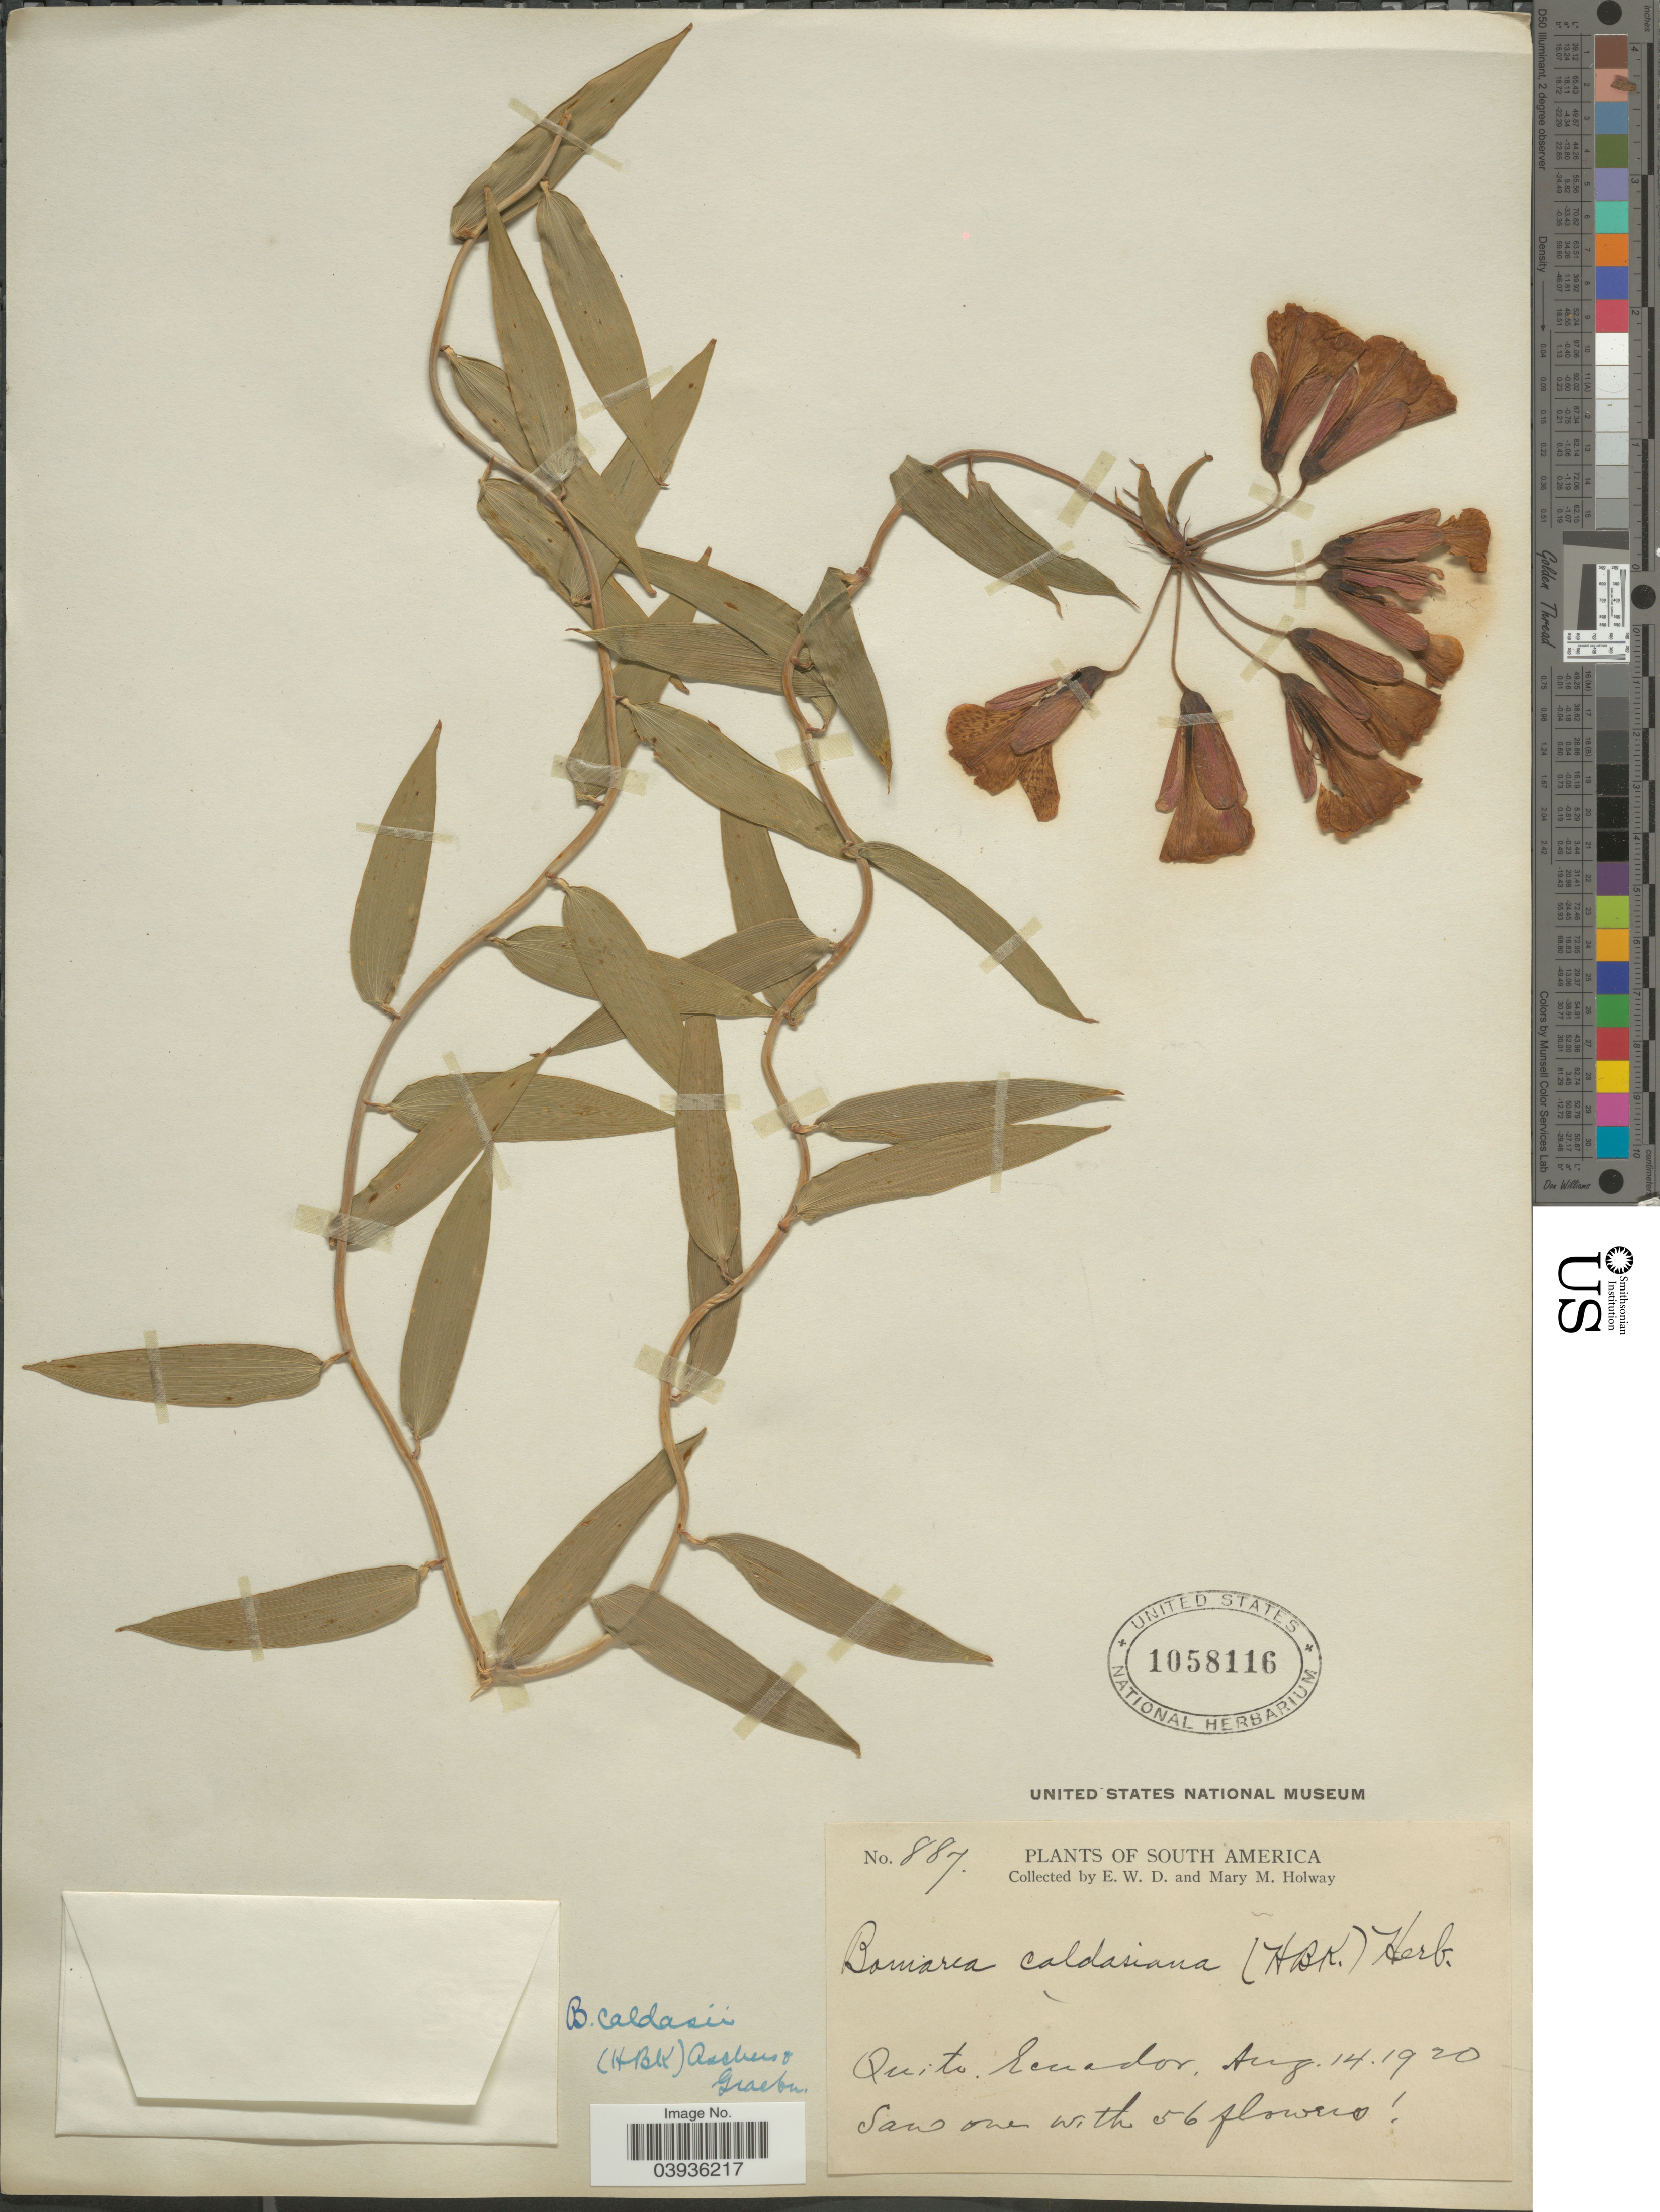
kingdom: Plantae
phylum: Tracheophyta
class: Liliopsida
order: Liliales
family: Alstroemeriaceae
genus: Bomarea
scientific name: Bomarea caldasii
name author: (Kunth) Asch. & Graebener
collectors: E. W. D. Holway & M. M. Holway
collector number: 887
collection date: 1920-08-14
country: Ecuador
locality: South America. Quito.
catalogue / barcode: US 1058116